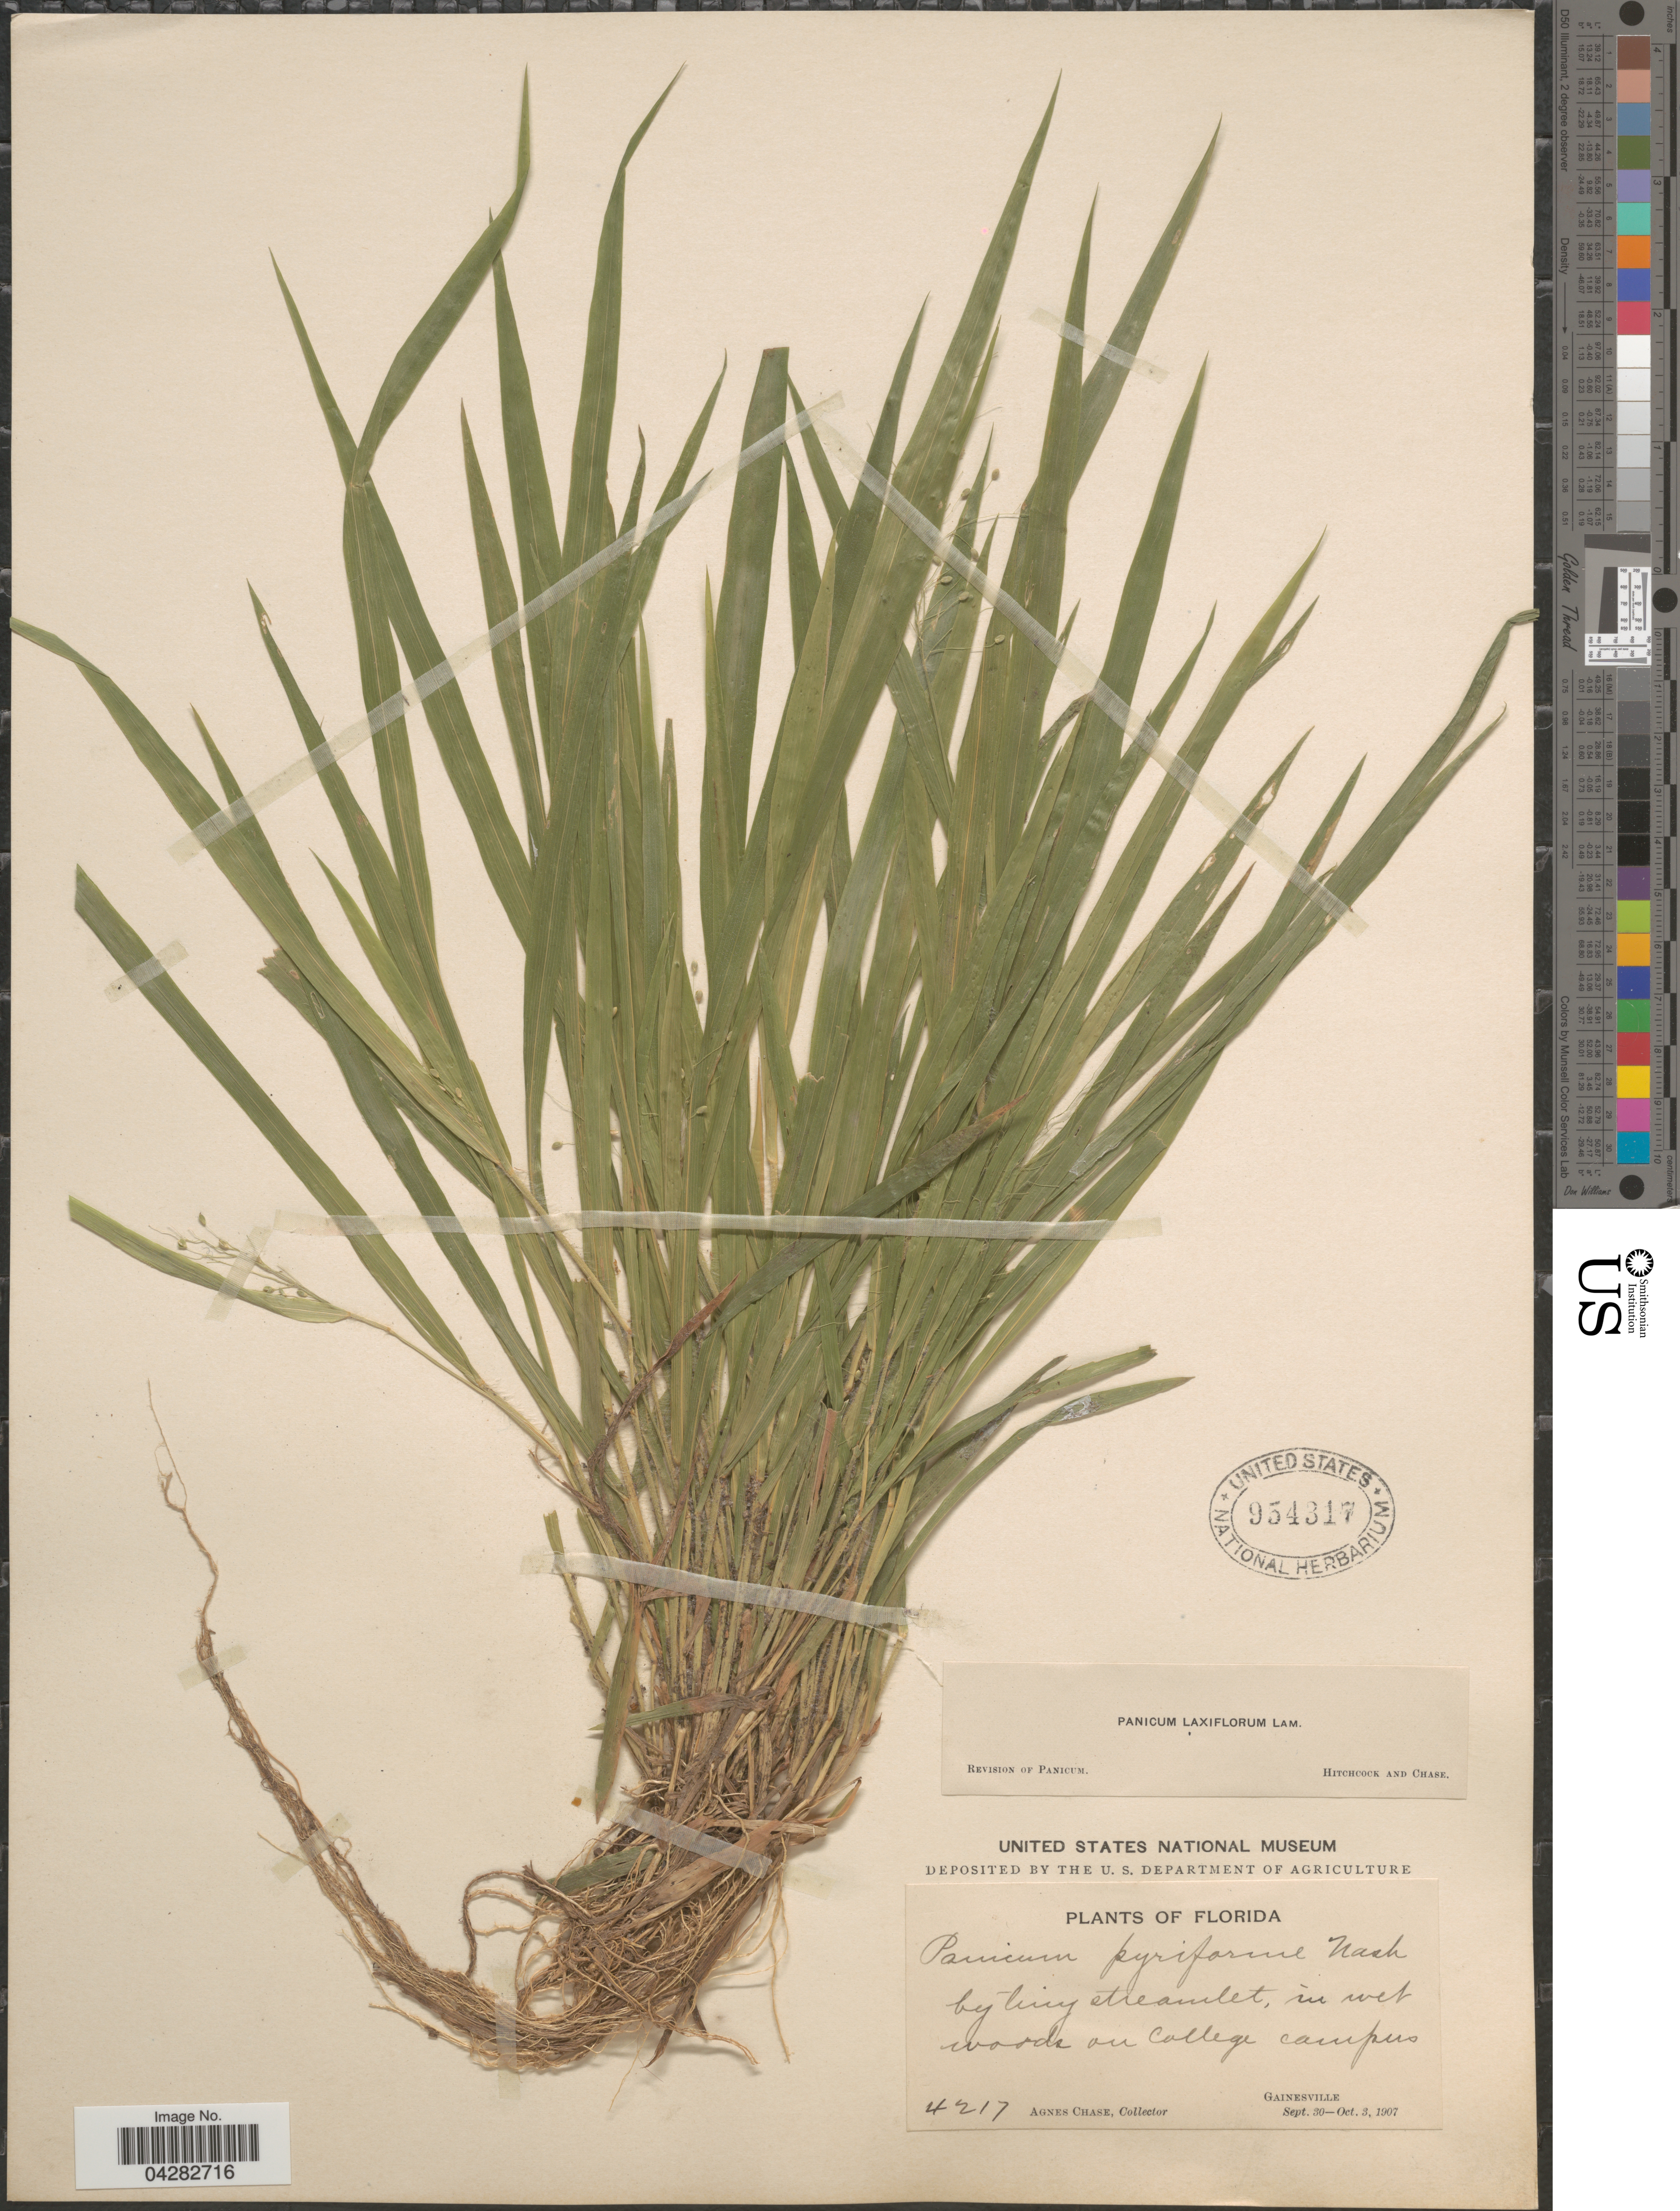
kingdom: Plantae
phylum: Tracheophyta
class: Liliopsida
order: Poales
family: Poaceae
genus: Dichanthelium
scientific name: Dichanthelium laxiflorum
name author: (Lam.) Gould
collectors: A. Chase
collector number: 4217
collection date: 1907-09-30/1907-10-03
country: United States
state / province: Florida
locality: On College campus. Gainesville.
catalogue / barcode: US 954317